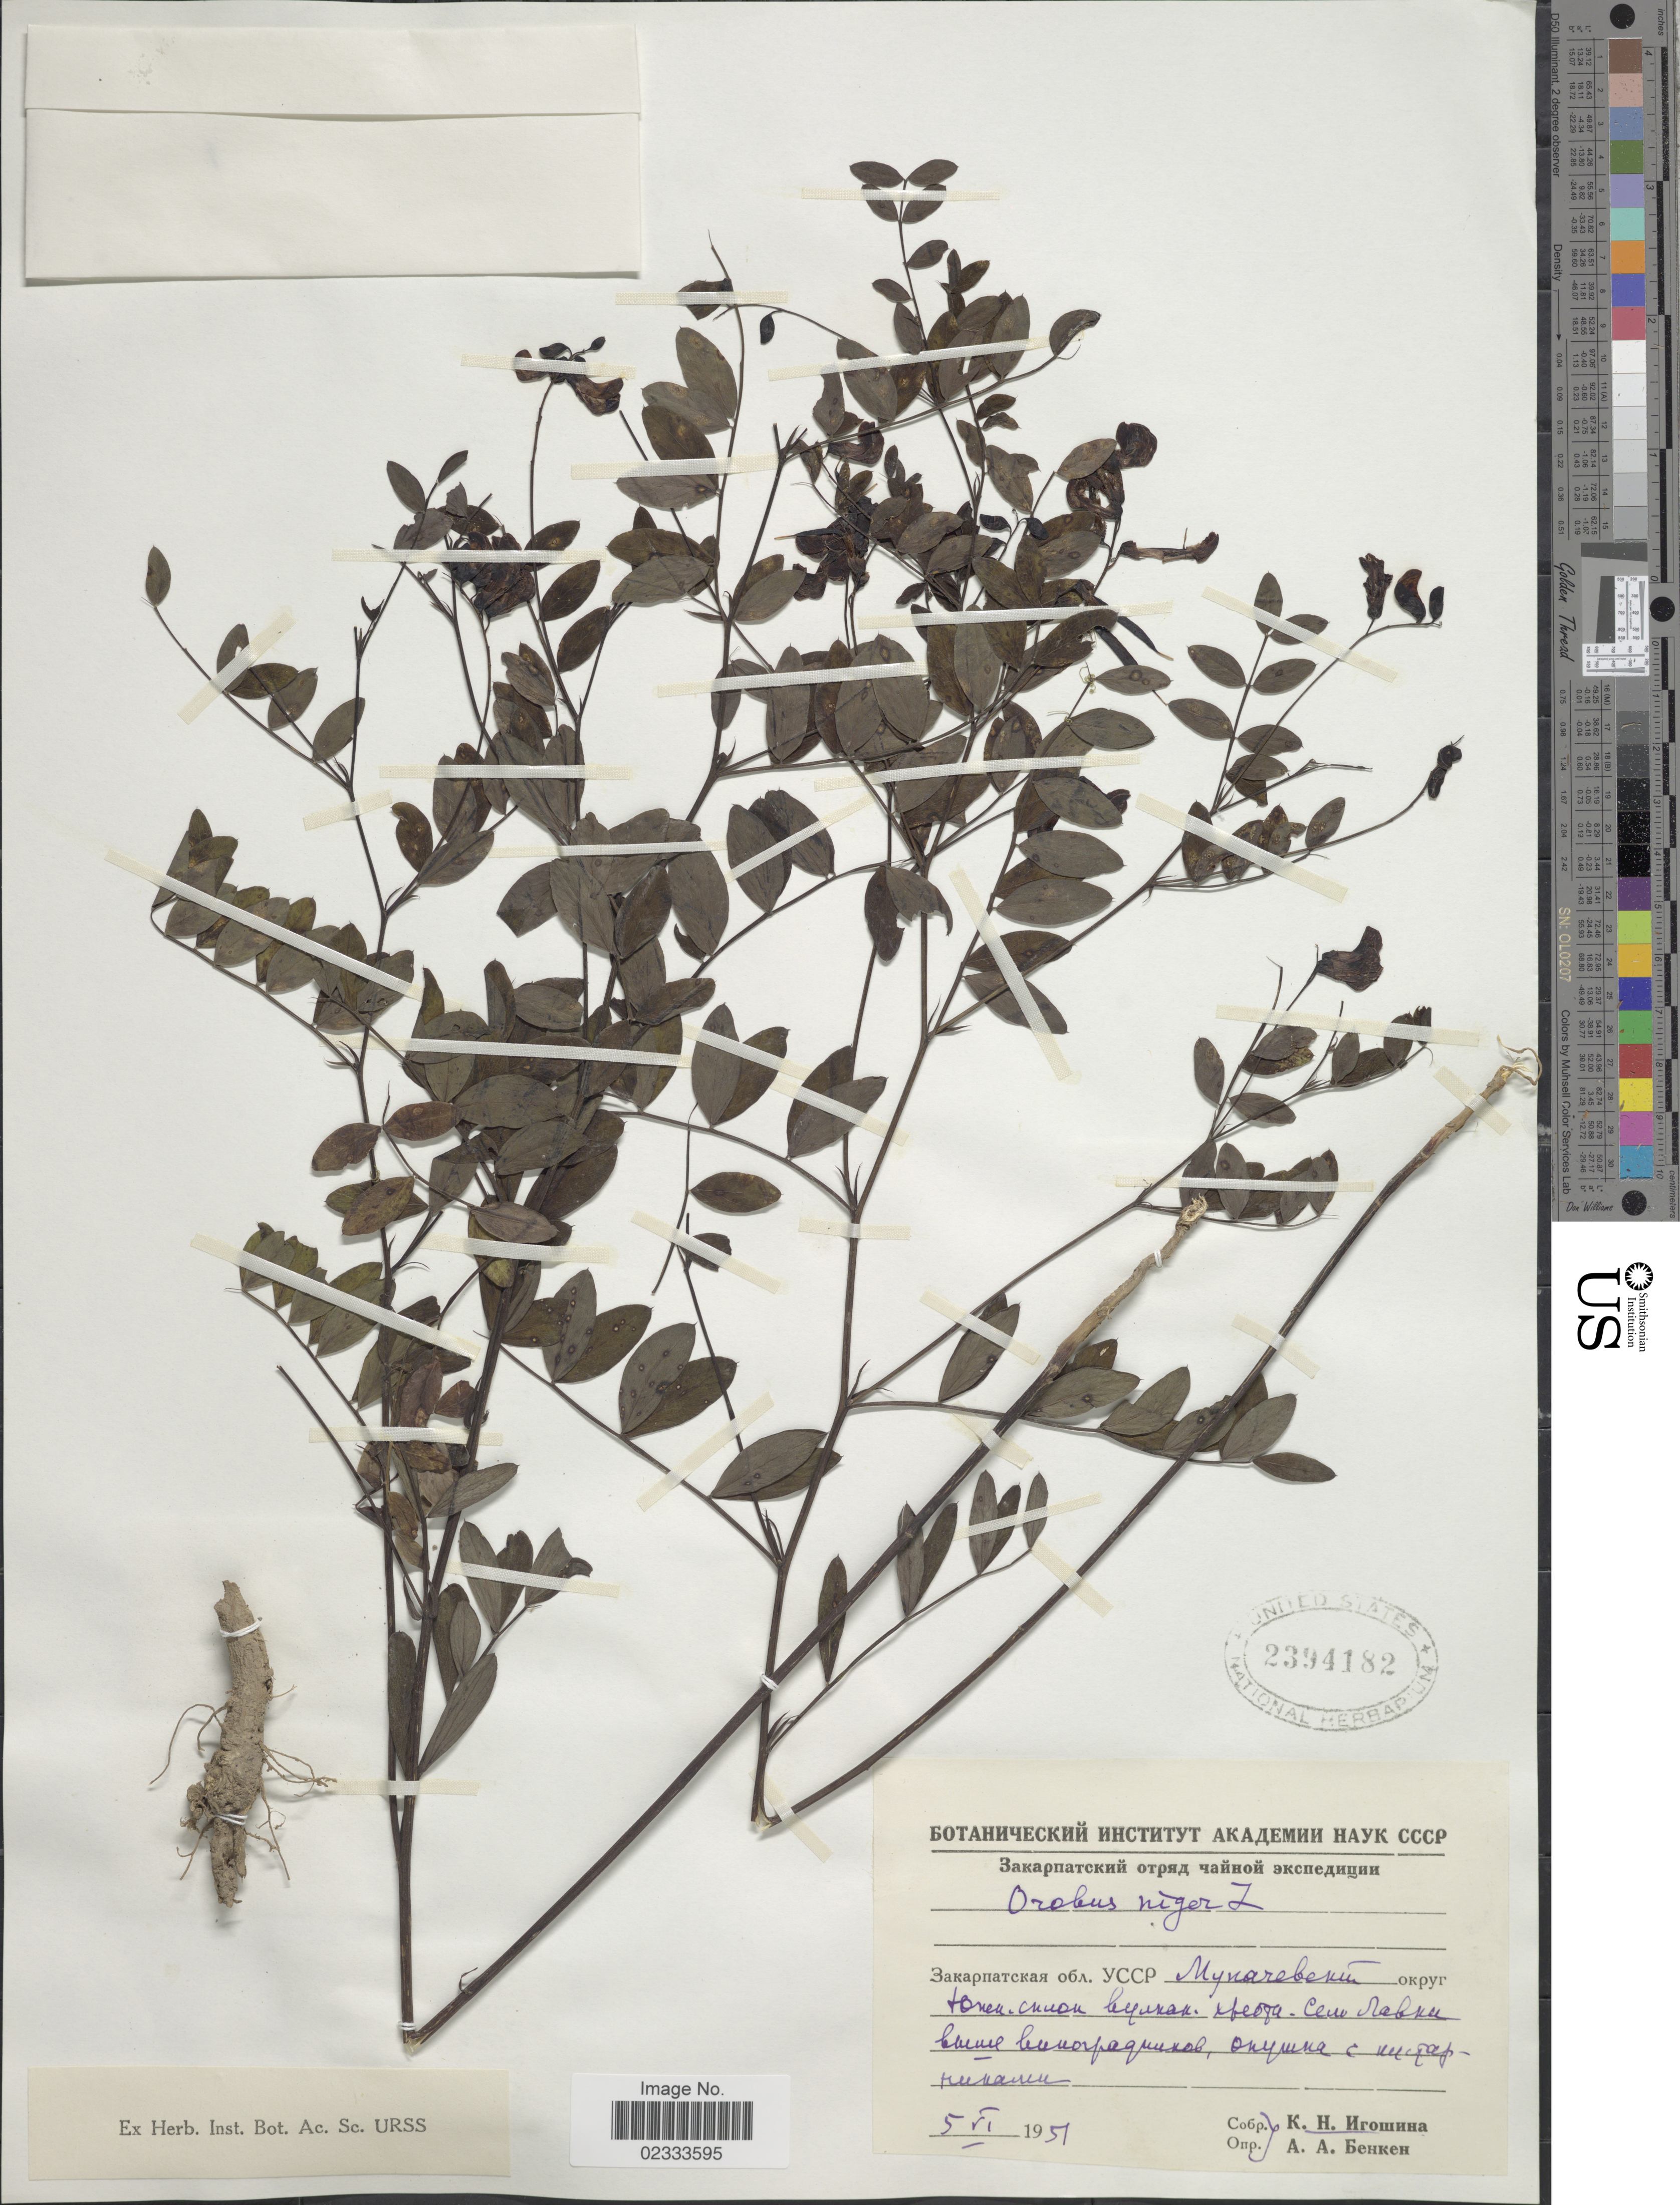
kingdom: Plantae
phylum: Tracheophyta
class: Magnoliopsida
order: Fabales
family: Fabaceae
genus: Lathyrus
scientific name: Lathyrus niger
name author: (L.) Bernh.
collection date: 1951-06-05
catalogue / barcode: US 2394182